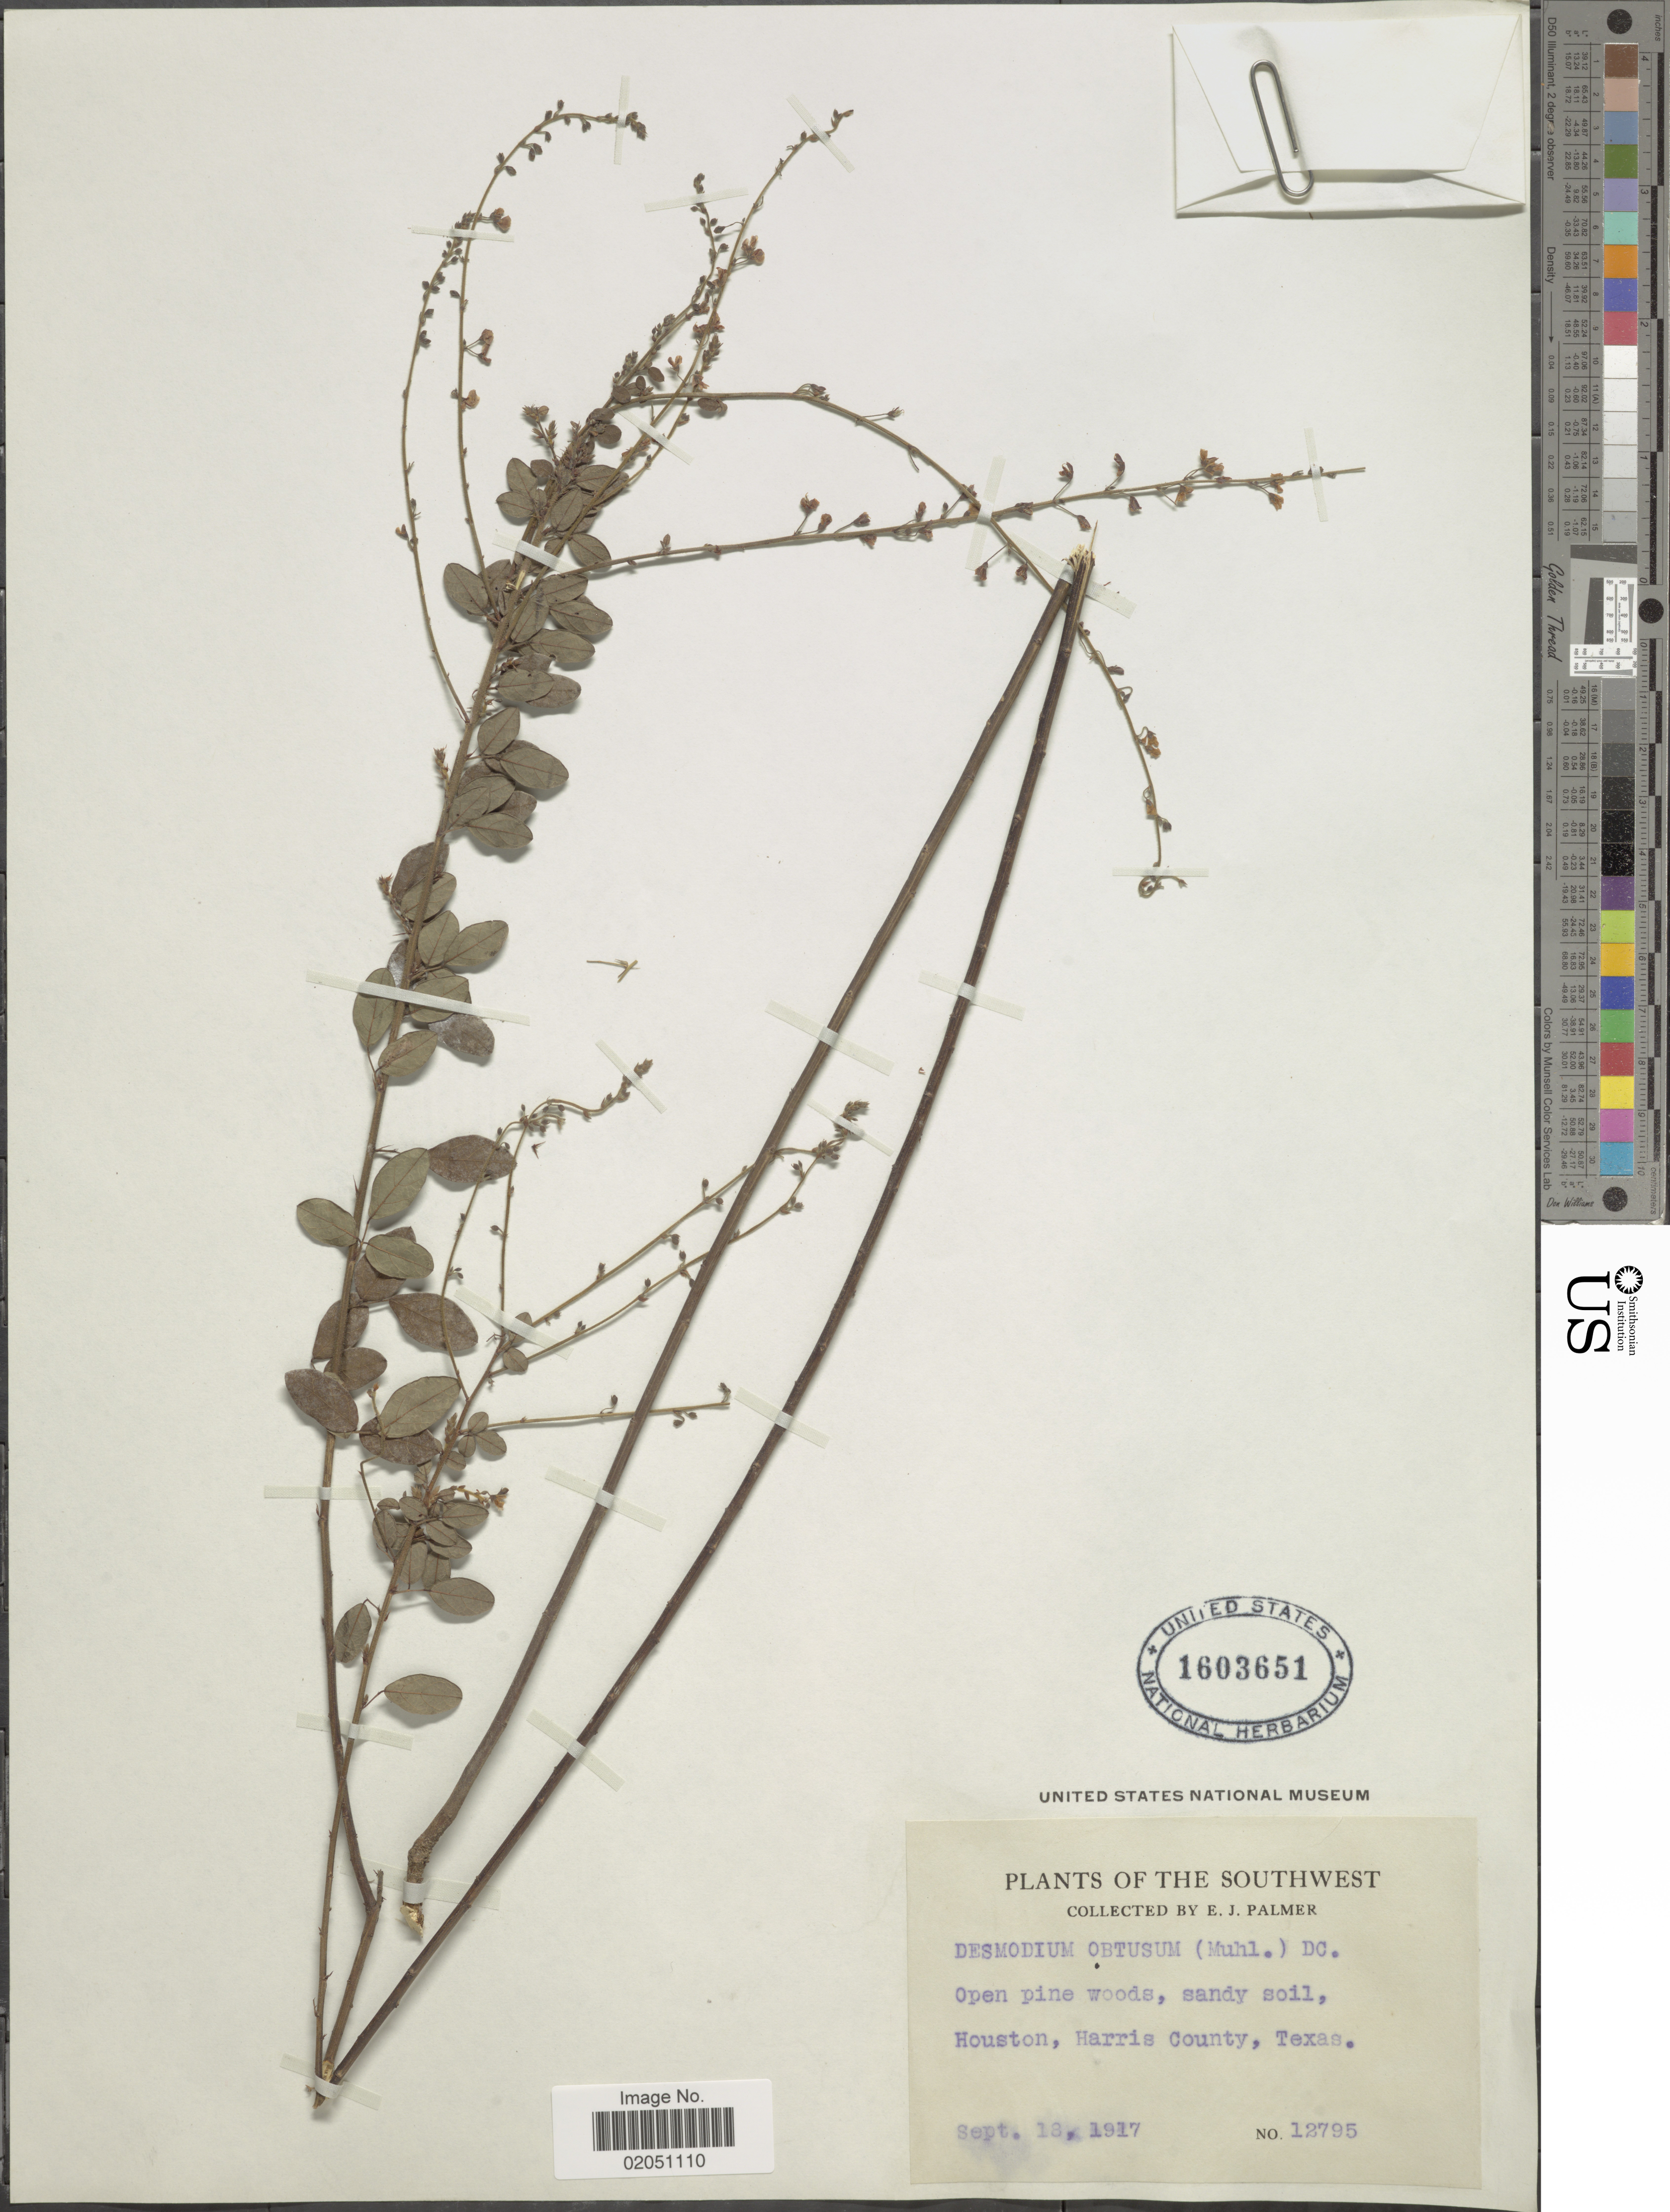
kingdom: Plantae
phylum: Tracheophyta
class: Magnoliopsida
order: Fabales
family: Fabaceae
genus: Desmodium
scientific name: Desmodium obtusum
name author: (Muhl. ex Willd.) DC.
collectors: E. J. Palmer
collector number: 12795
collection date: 1917-09-18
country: United States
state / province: Texas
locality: Houston, Harris County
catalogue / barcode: US 1603651